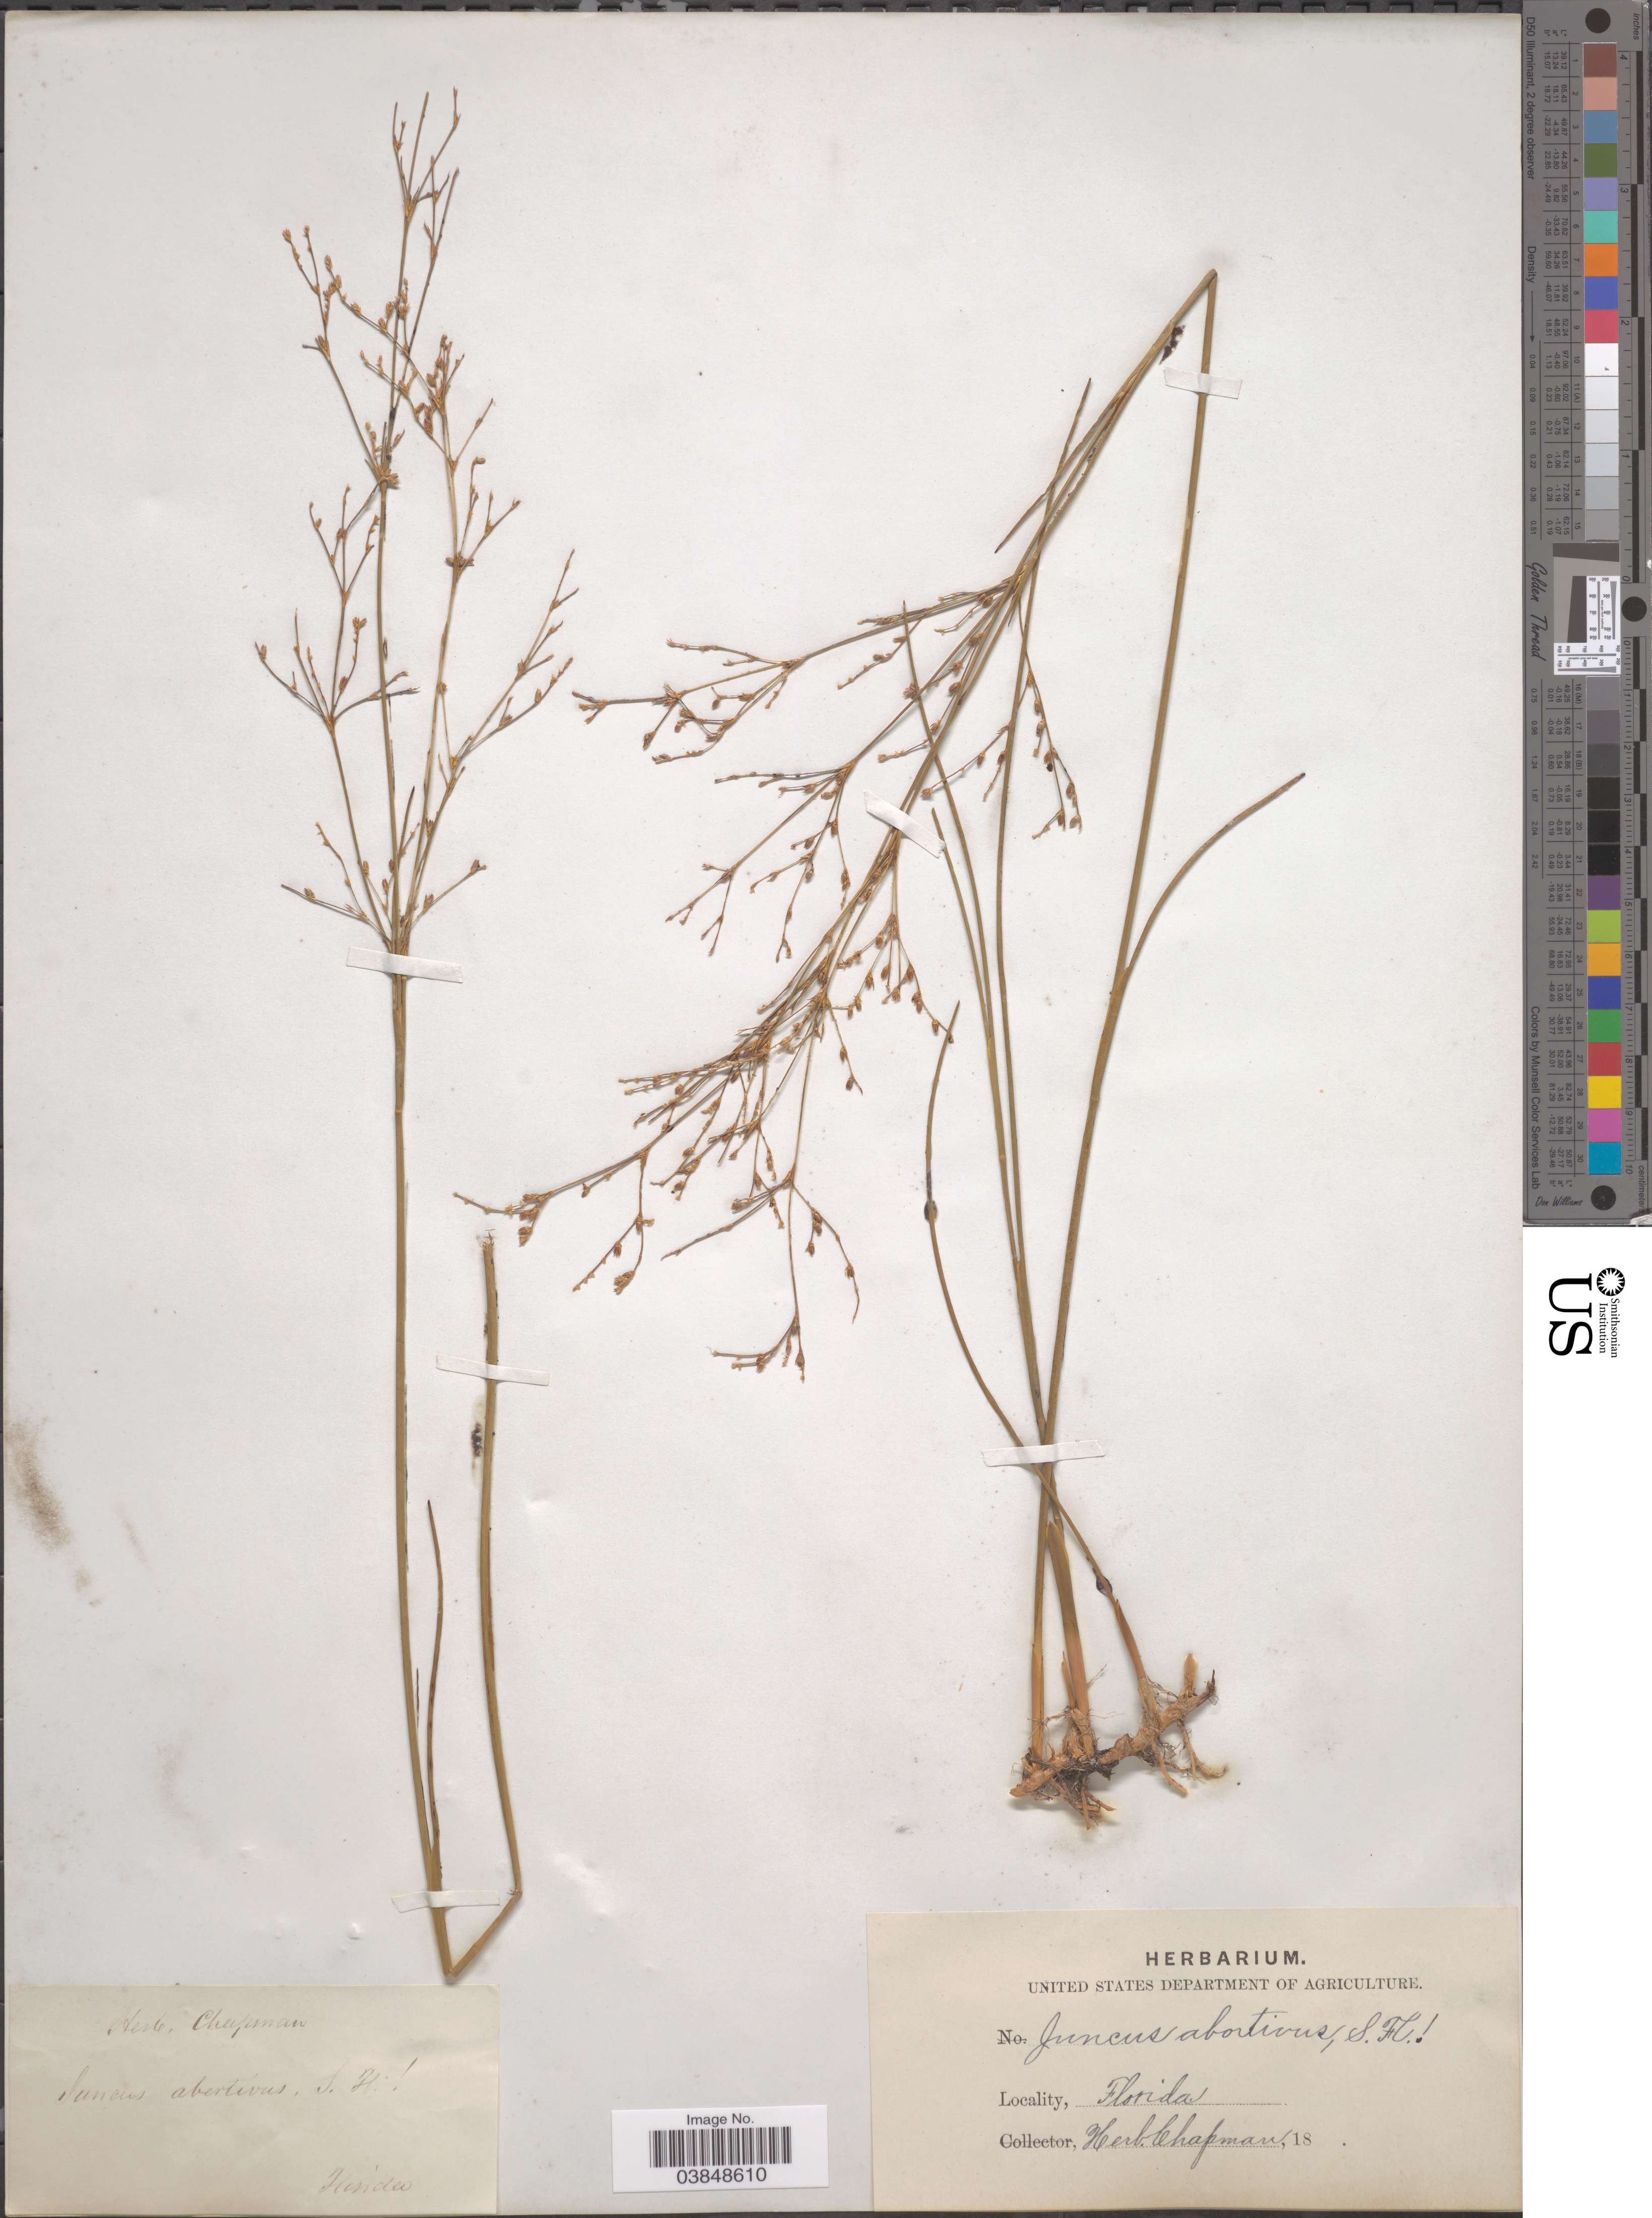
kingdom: Plantae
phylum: Tracheophyta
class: Liliopsida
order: Poales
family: Juncaceae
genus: Juncus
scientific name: Juncus abortivus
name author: Chapm.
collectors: ex herb. Chapman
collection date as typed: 18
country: United States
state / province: Florida